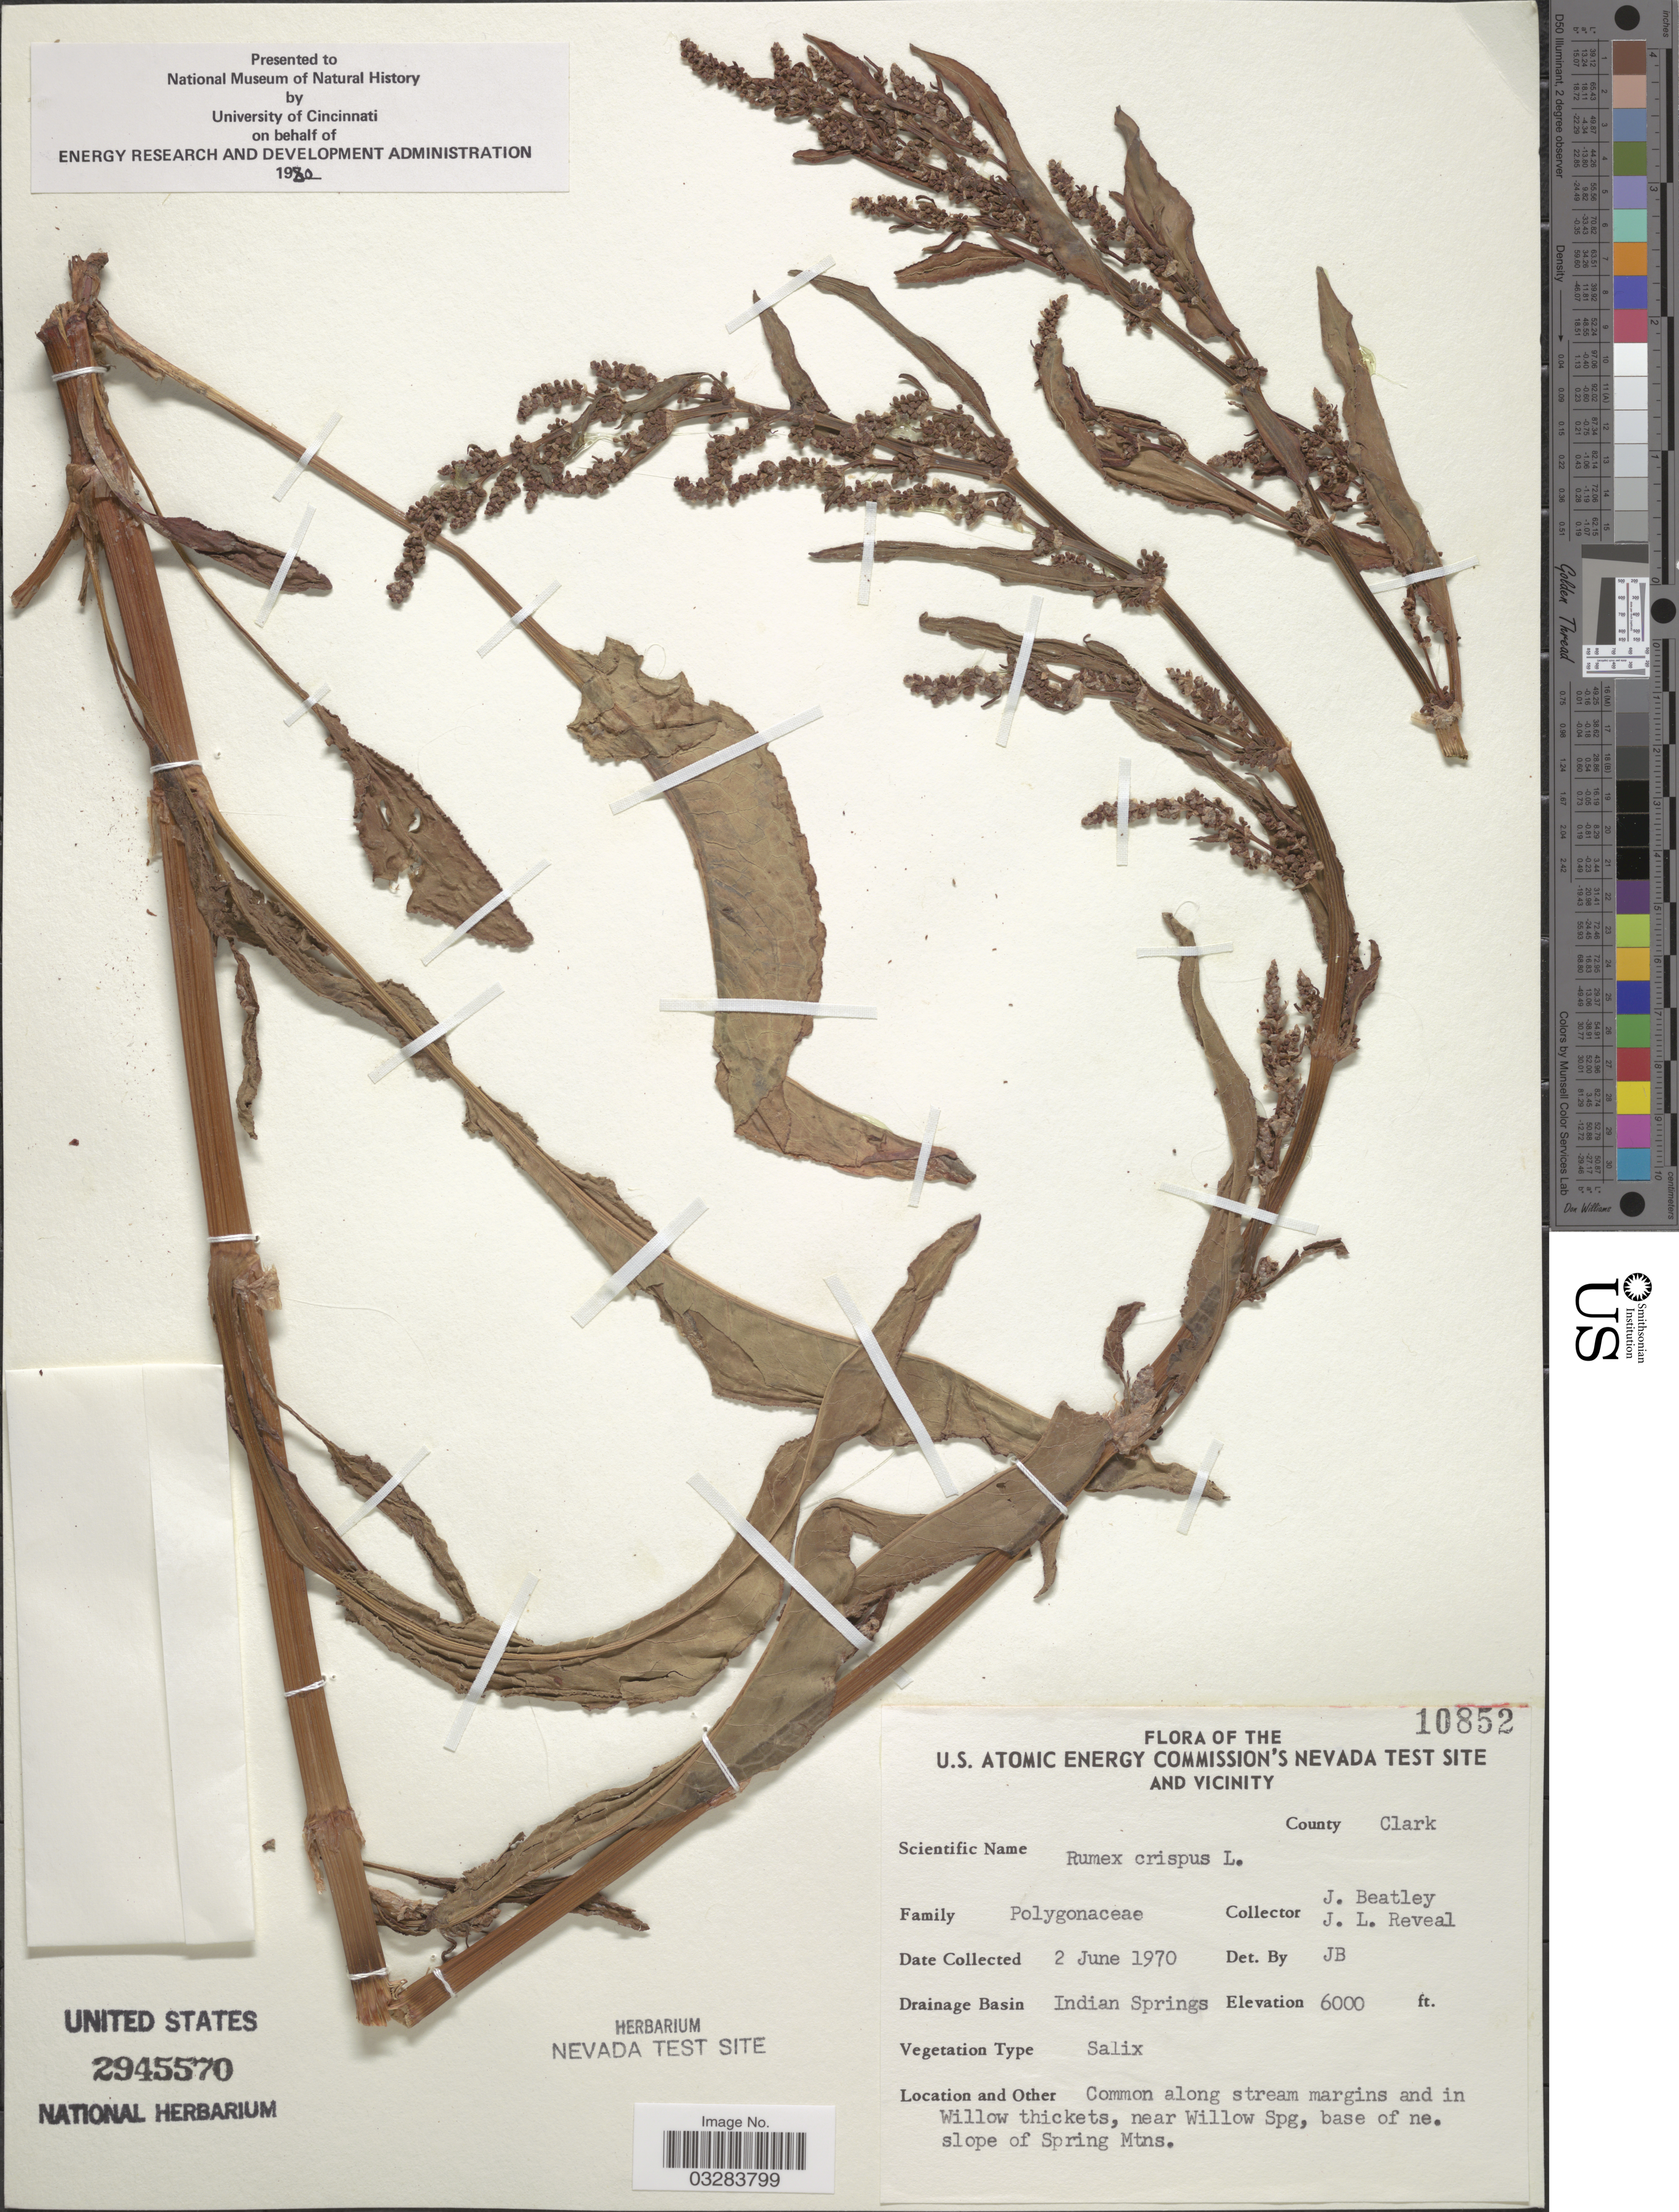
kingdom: Plantae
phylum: Tracheophyta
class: Magnoliopsida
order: Caryophyllales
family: Polygonaceae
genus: Rumex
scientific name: Rumex crispus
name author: L.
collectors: J. C. Beatley & J. L. Reveal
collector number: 10852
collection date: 1970-06-02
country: United States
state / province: Nevada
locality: U.S. Atomic Energy Commission's Nevada Test Site and Vicinity, County Clark, Drainage Basin Indian Springs, Common along stream margins and in Willow thickets, near Willow Spg, base of ne. slope of Spring Mtns.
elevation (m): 1829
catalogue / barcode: US 2945570